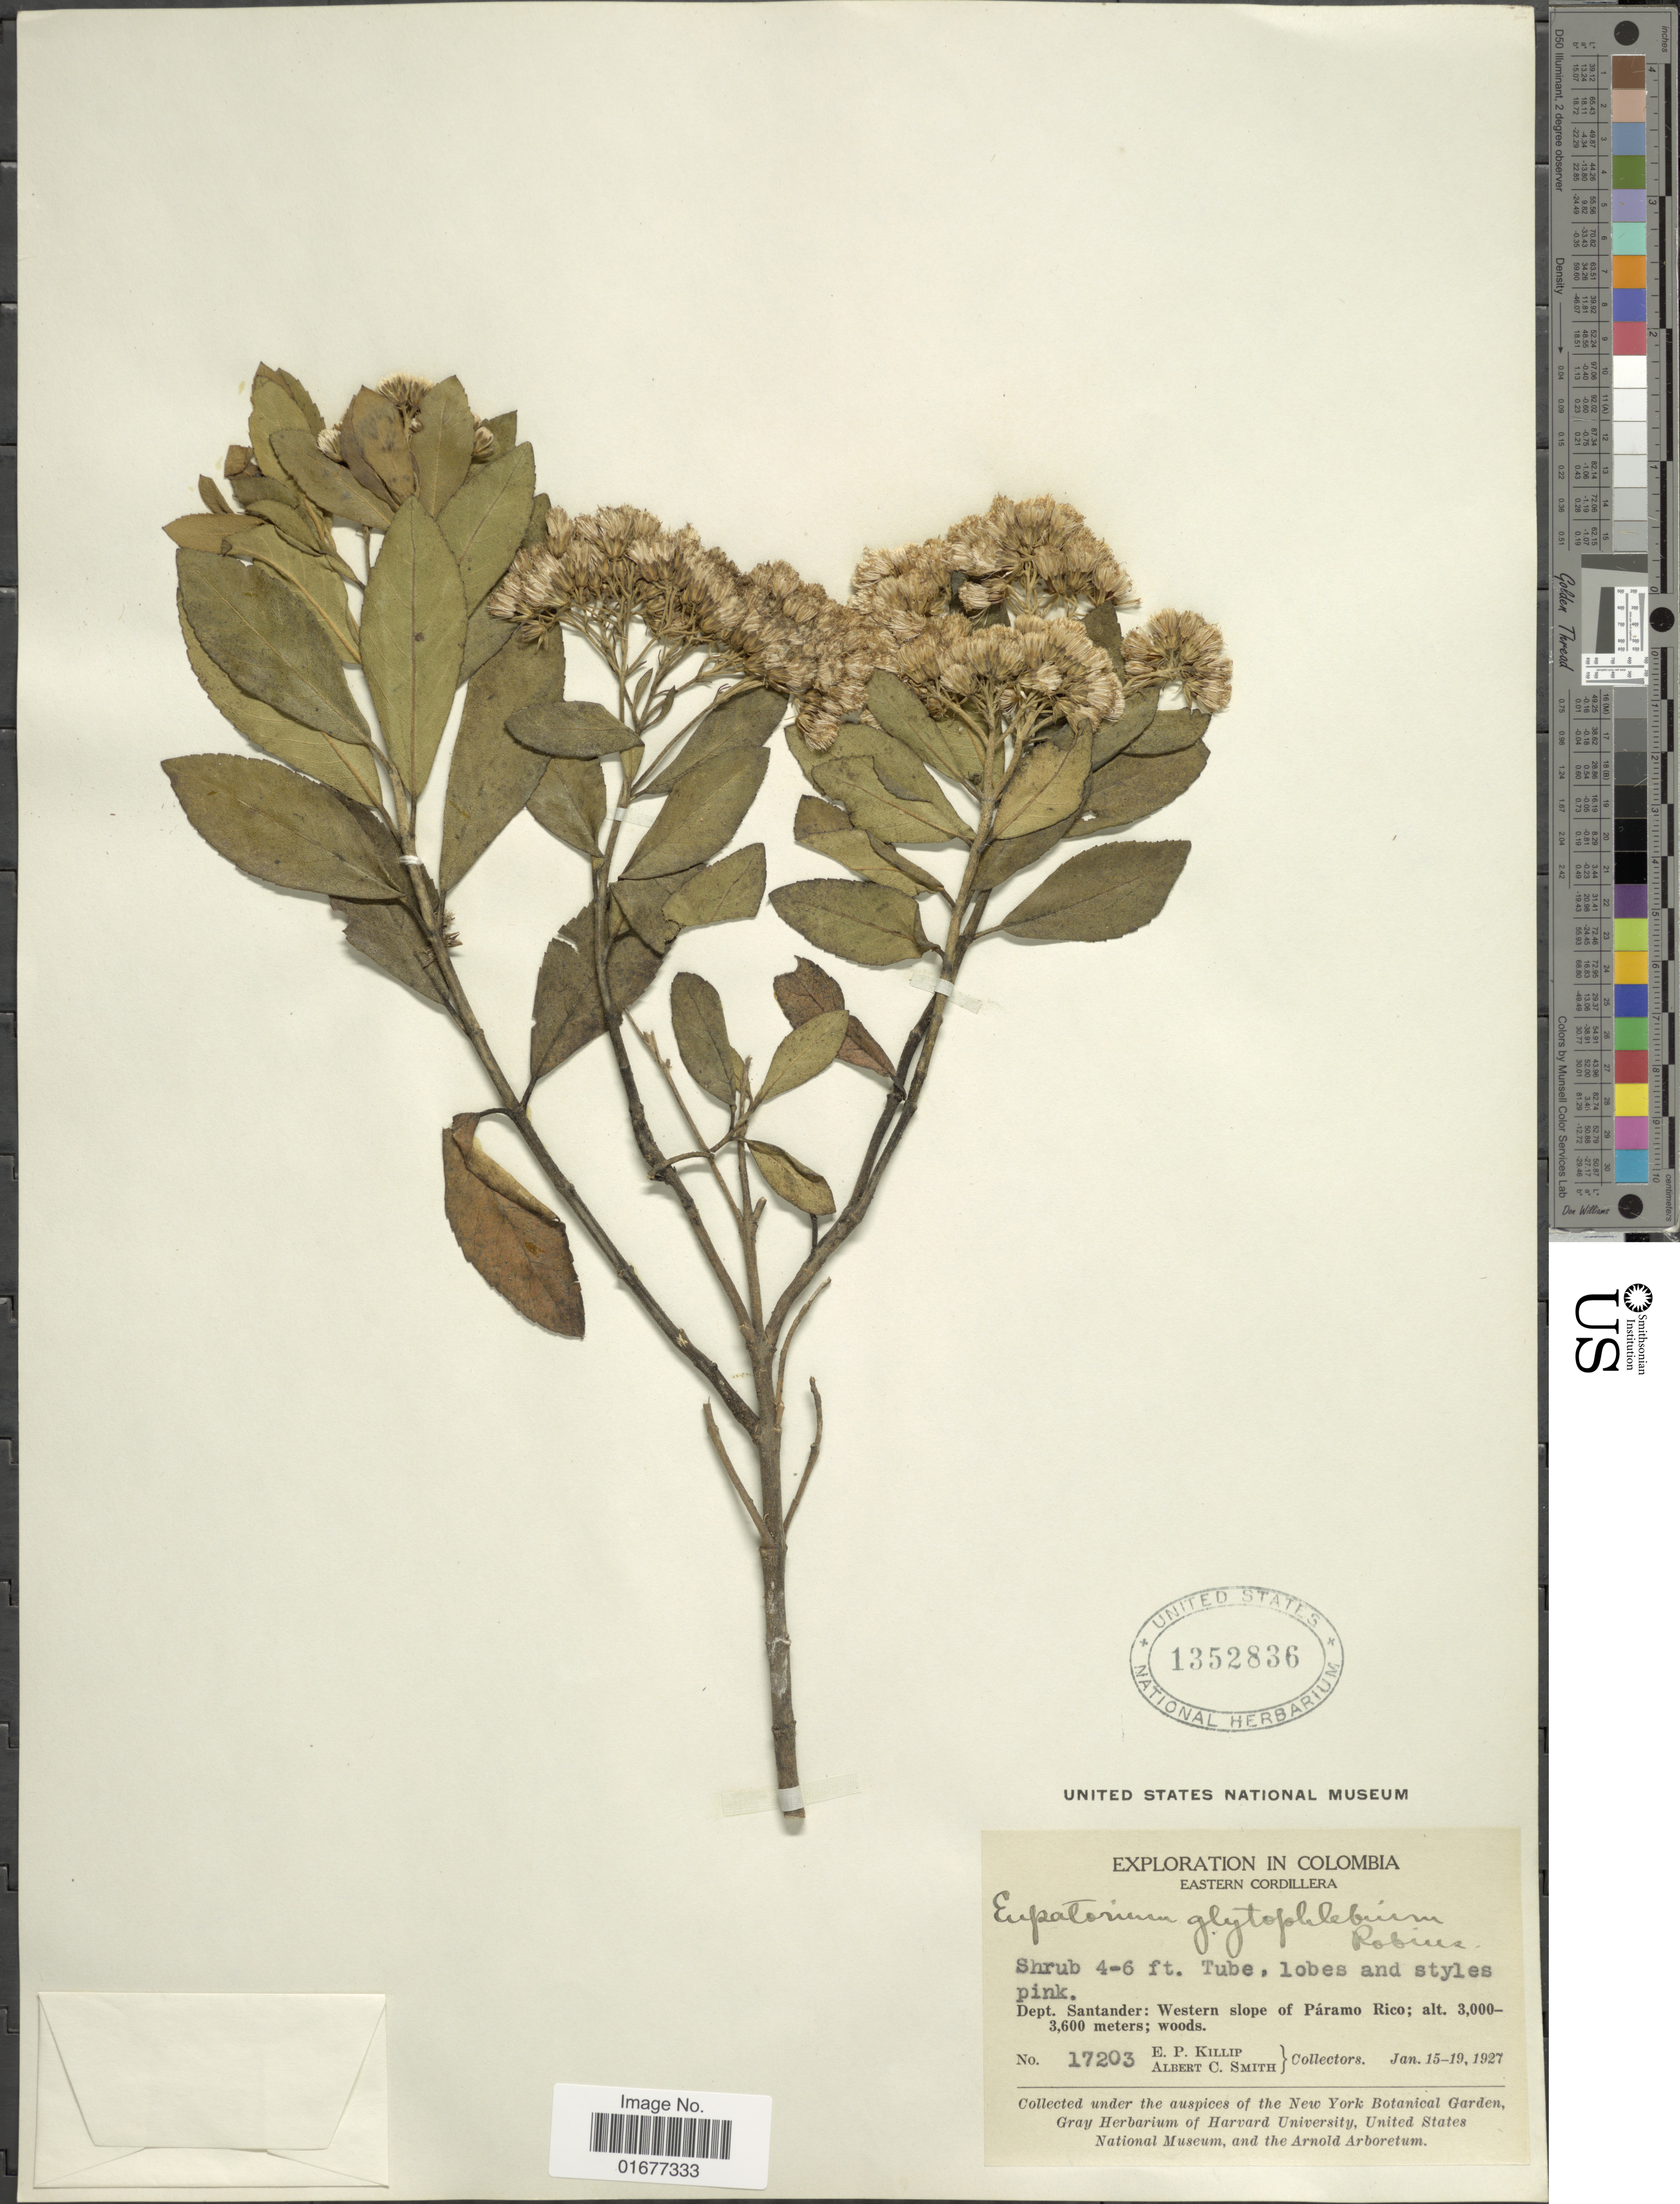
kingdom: Plantae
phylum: Tracheophyta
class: Magnoliopsida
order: Asterales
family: Asteraceae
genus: Ageratina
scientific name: Ageratina glyptophlebia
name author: (B.L. Rob.) R.M. King & H. Rob.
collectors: E. P. Killip & A. C. Smith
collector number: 17203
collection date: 1927-01-15/1927-01-19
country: Colombia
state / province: Santander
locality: Western slope of Paramo Rico. Eastern Cordillera.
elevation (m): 3000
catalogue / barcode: US 1352836